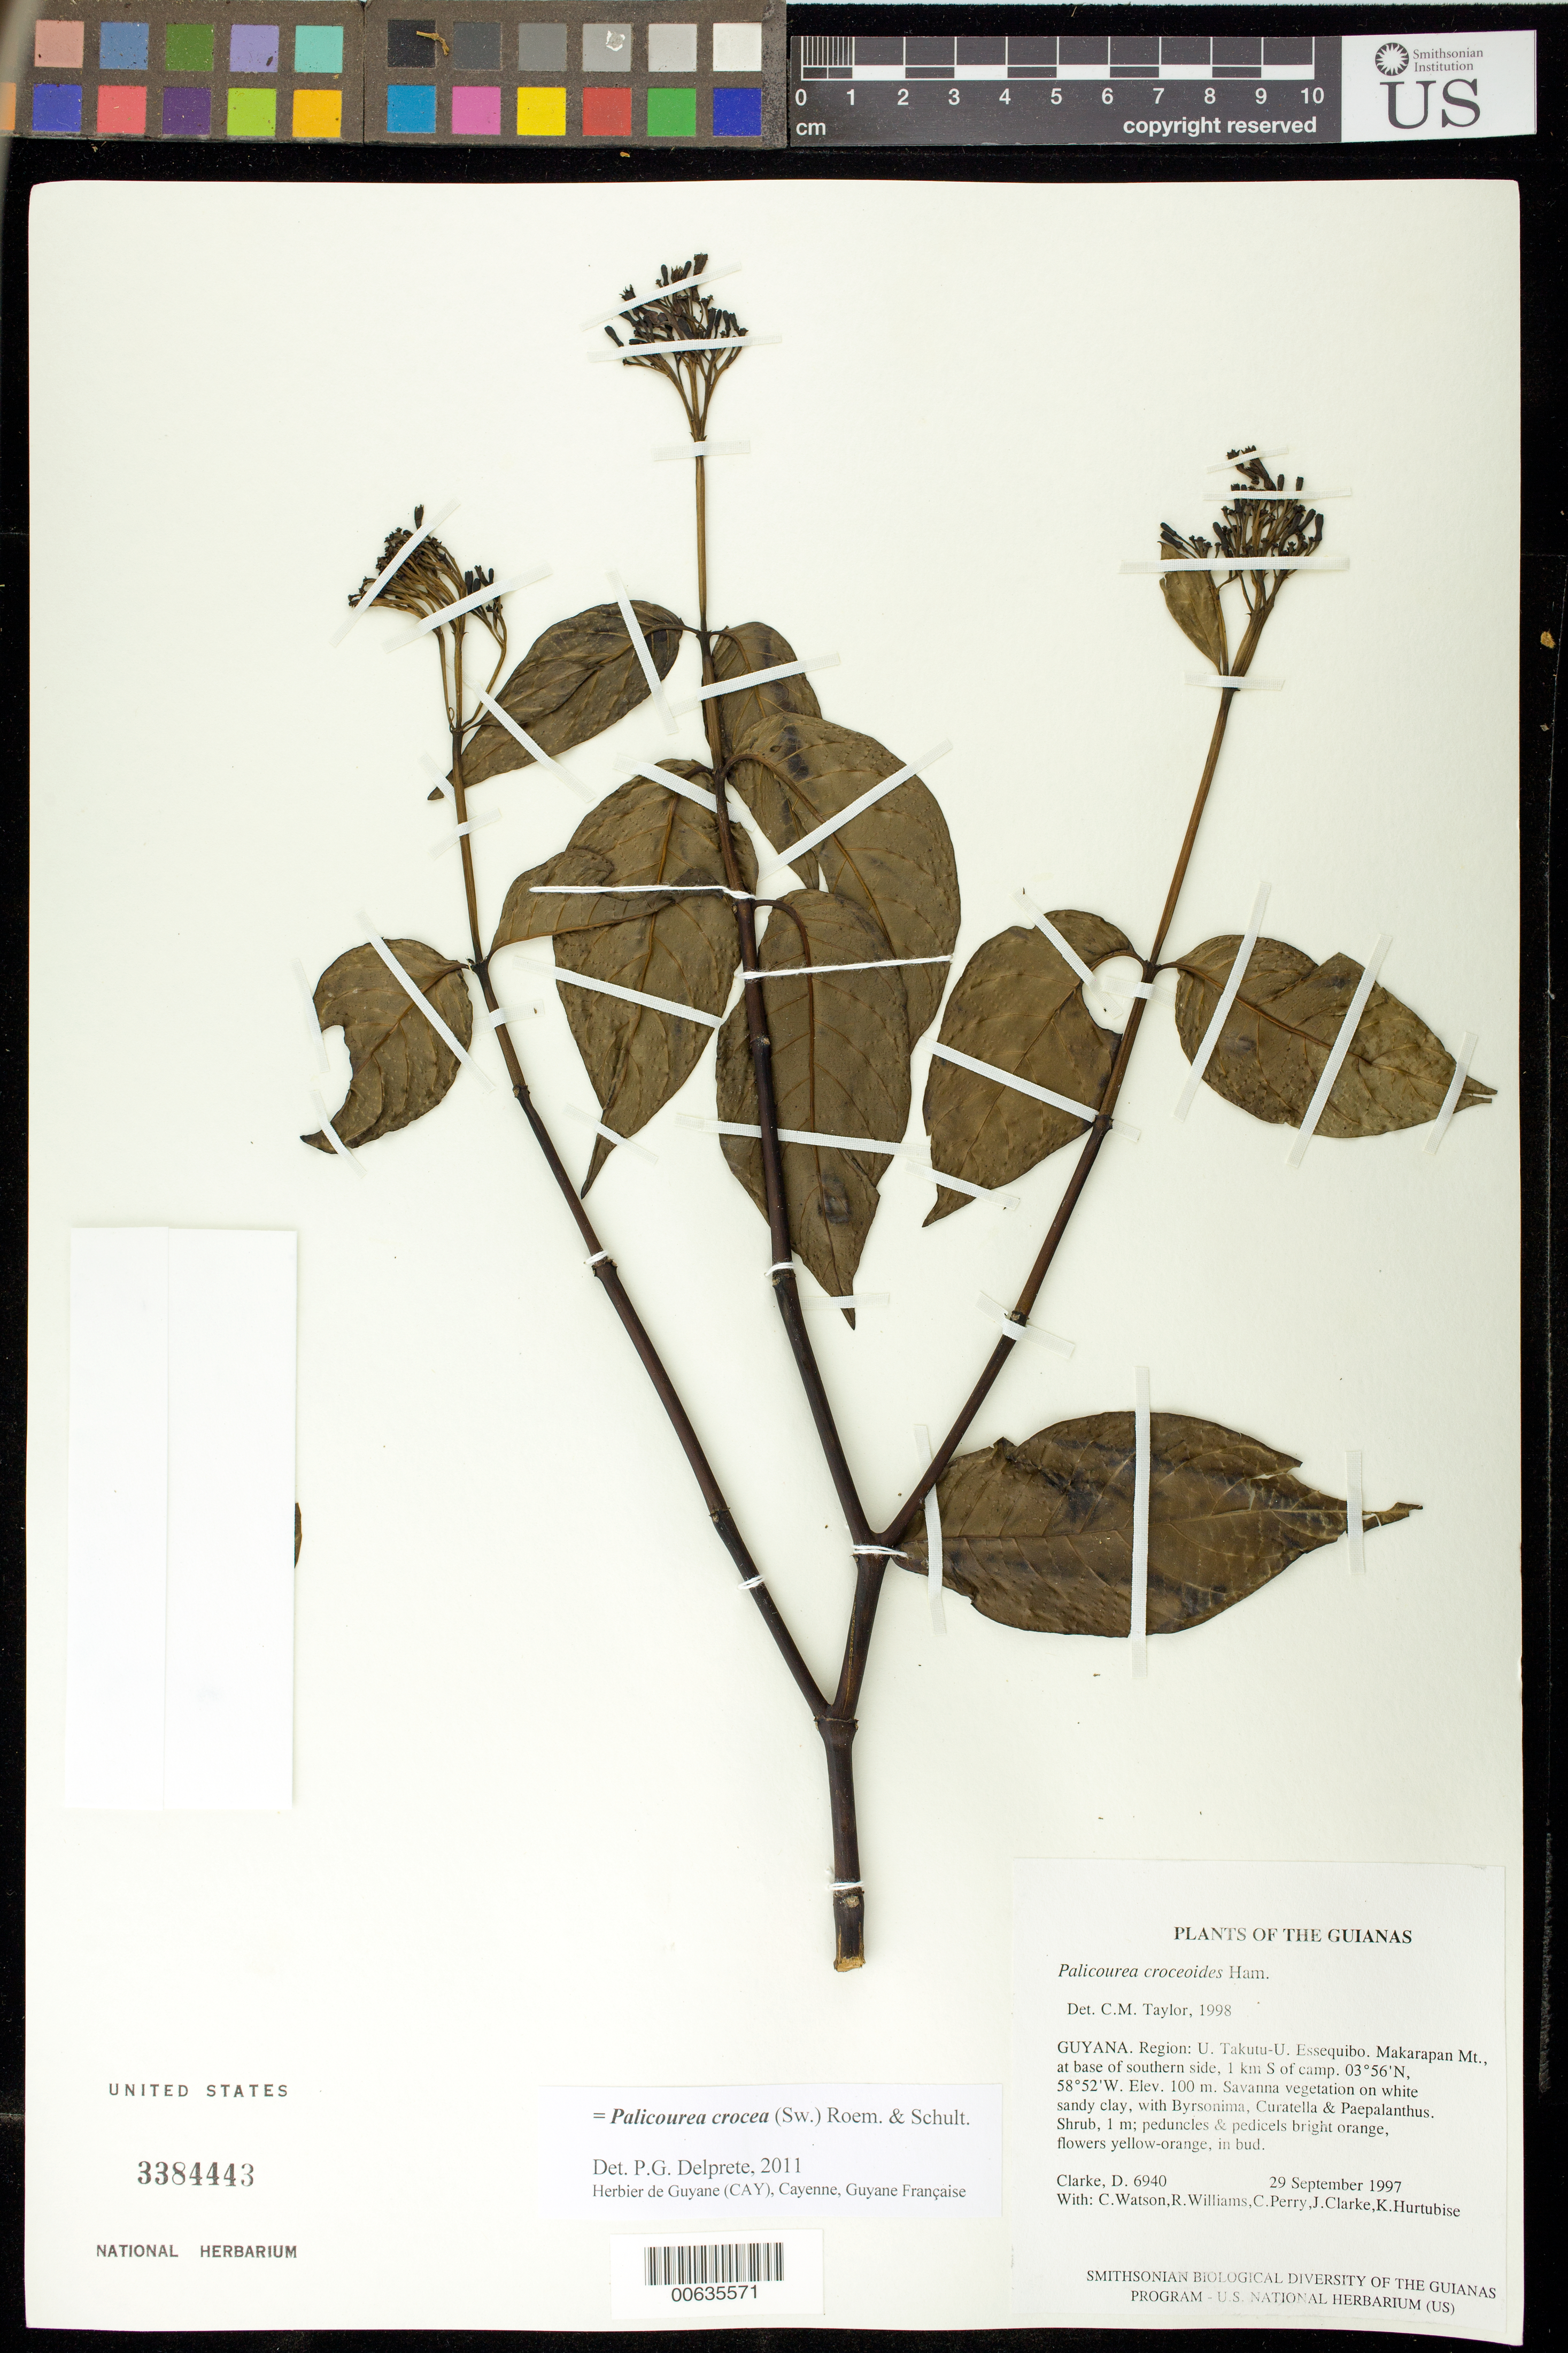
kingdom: Plantae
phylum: Tracheophyta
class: Magnoliopsida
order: Gentianales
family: Rubiaceae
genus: Palicourea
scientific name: Palicourea croceoides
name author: Desv. ex Ham.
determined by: Taylor, Charlotte M.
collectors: H. D. Clarke, C. Watson, R. Williams, C. Perry, J. Clarke & K. Hurtubise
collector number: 6940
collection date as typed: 29 September 1997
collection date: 1997-09-29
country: Guyana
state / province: U. Takutu-U. Essequibo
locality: Makarapan Mt., at base of southern side, 1 km S of camp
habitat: Savanna vegetation on white sandy clay, with Byrsonima, Curatella & Paepalanthus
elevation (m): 100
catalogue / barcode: US 3384443